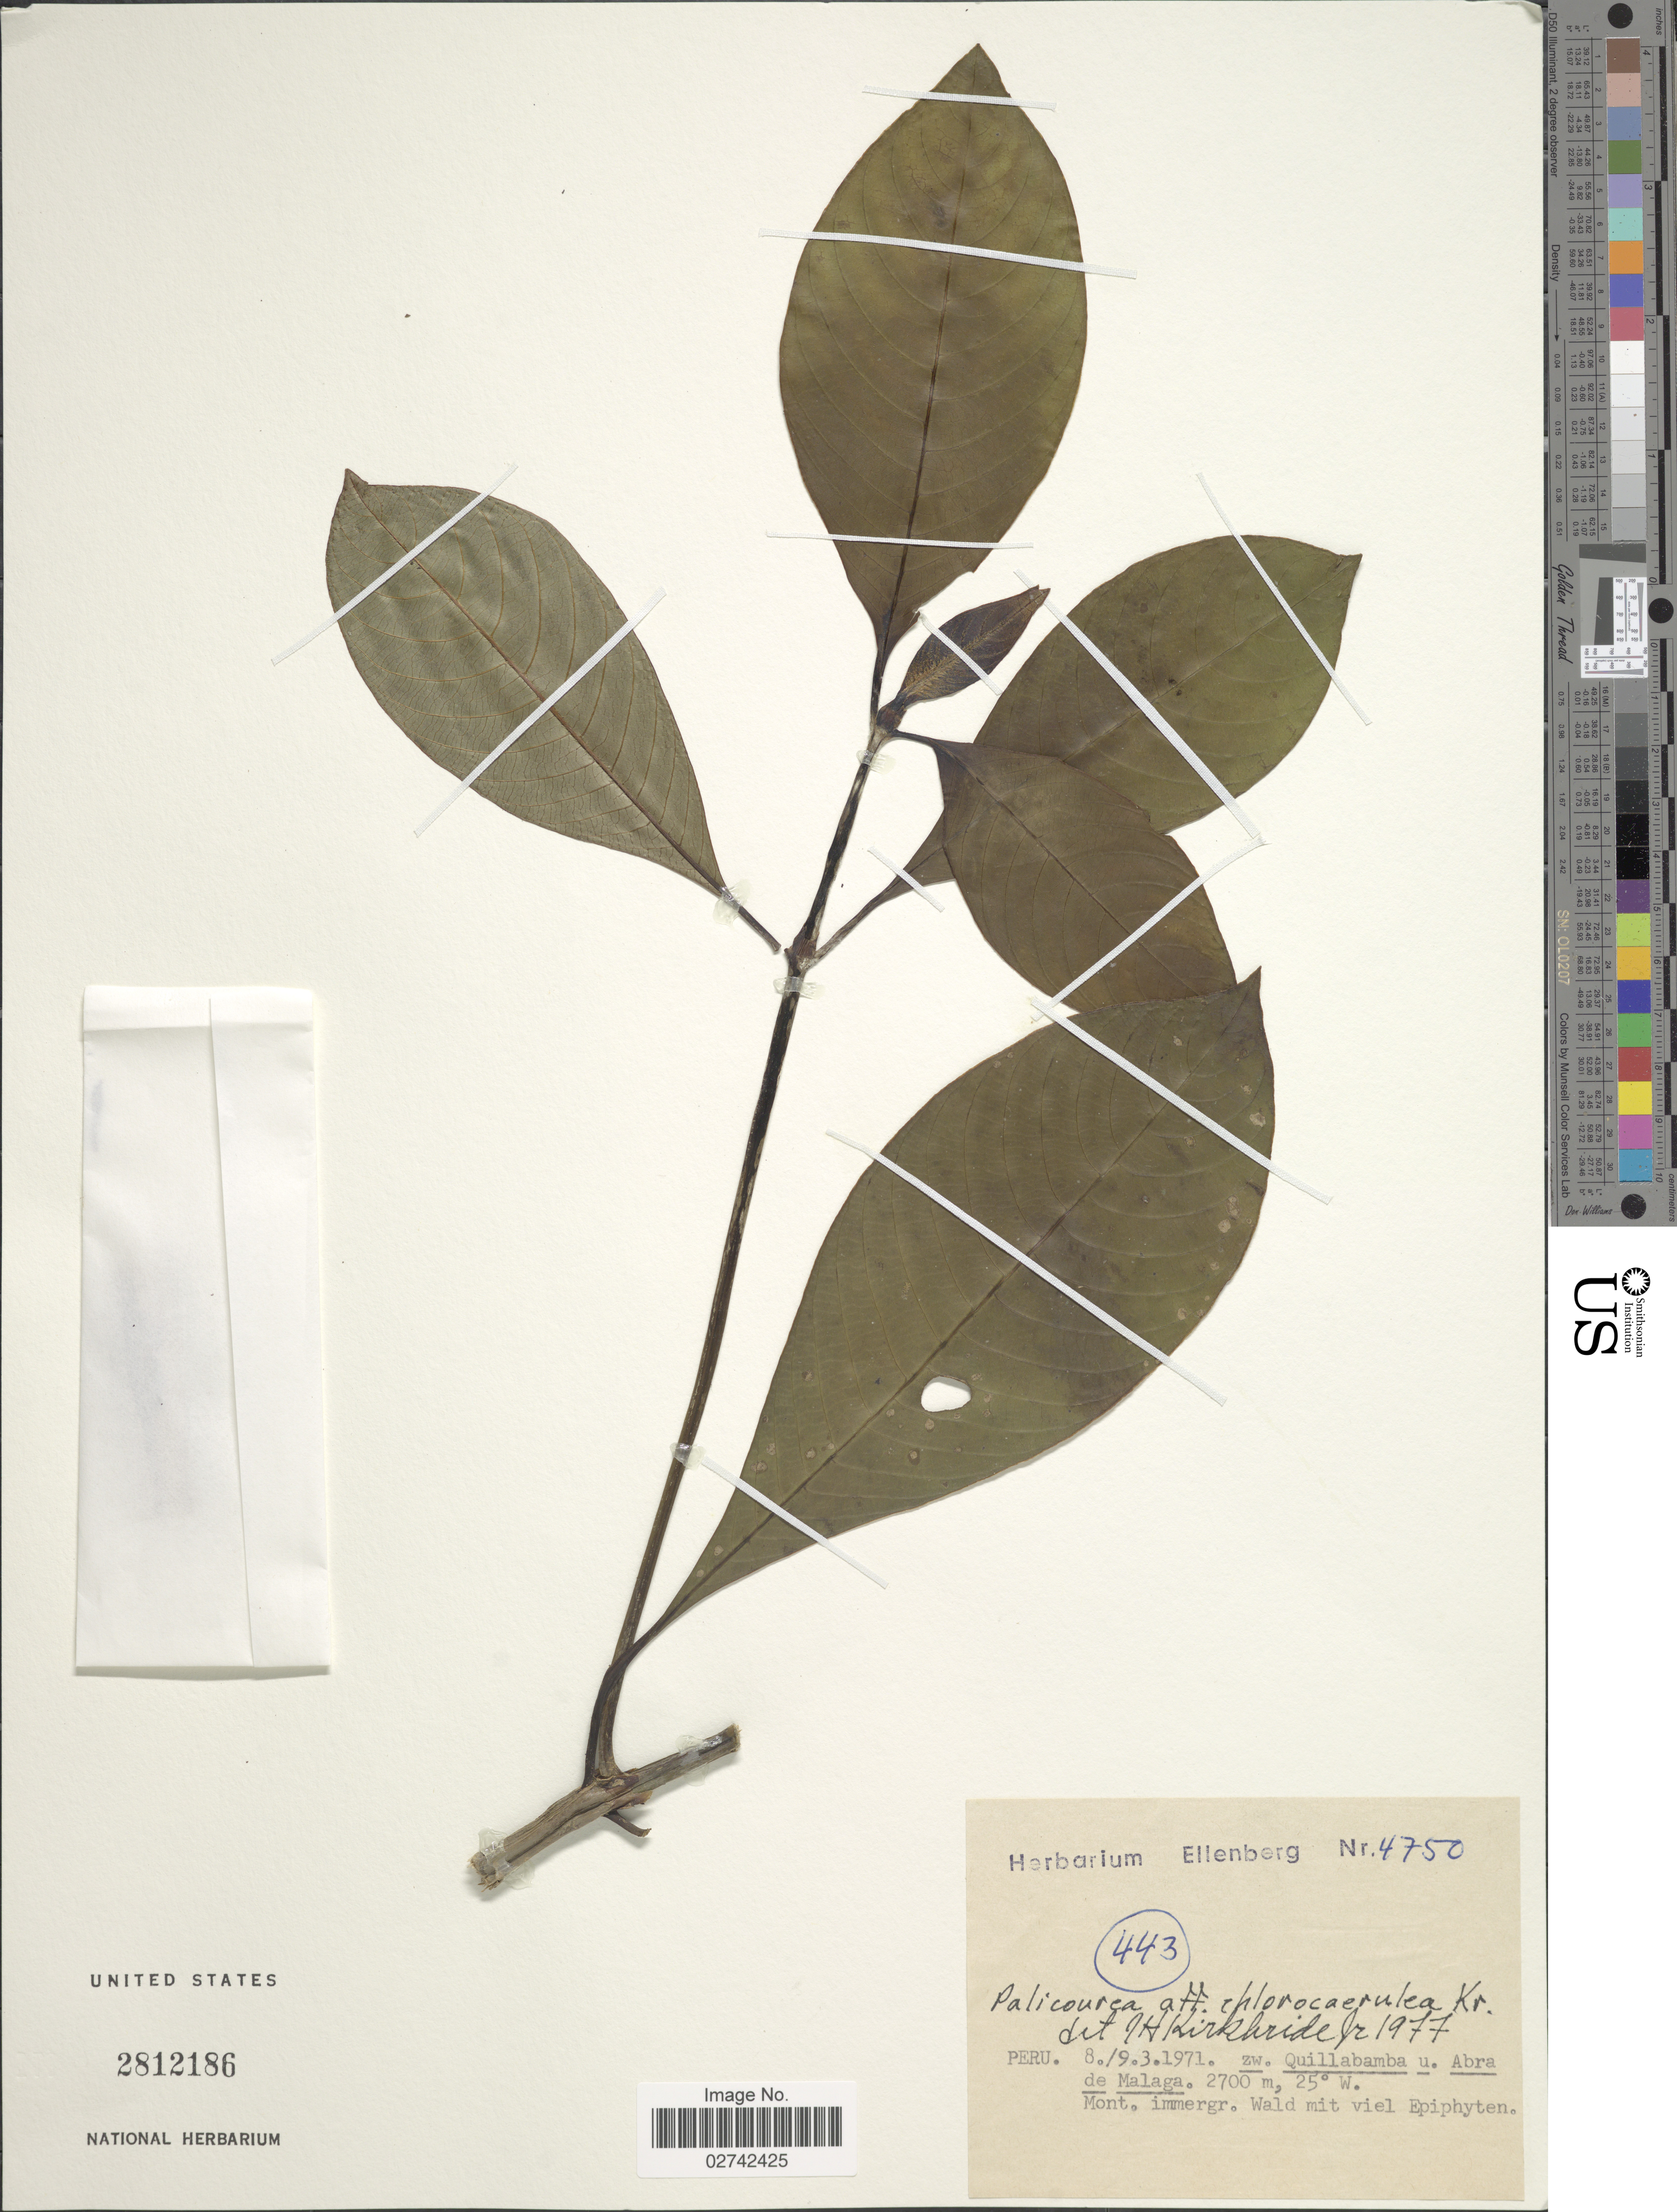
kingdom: Plantae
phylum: Tracheophyta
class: Magnoliopsida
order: Gentianales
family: Rubiaceae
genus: Palicourea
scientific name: Palicourea weberbaueri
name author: K. Krause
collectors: Ex herb. Ellenberg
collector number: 4750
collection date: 1971-03-08/1971-03-09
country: Peru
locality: Zw. Quillabamba u. Abra de Malaga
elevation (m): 2700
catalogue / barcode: US 2812186